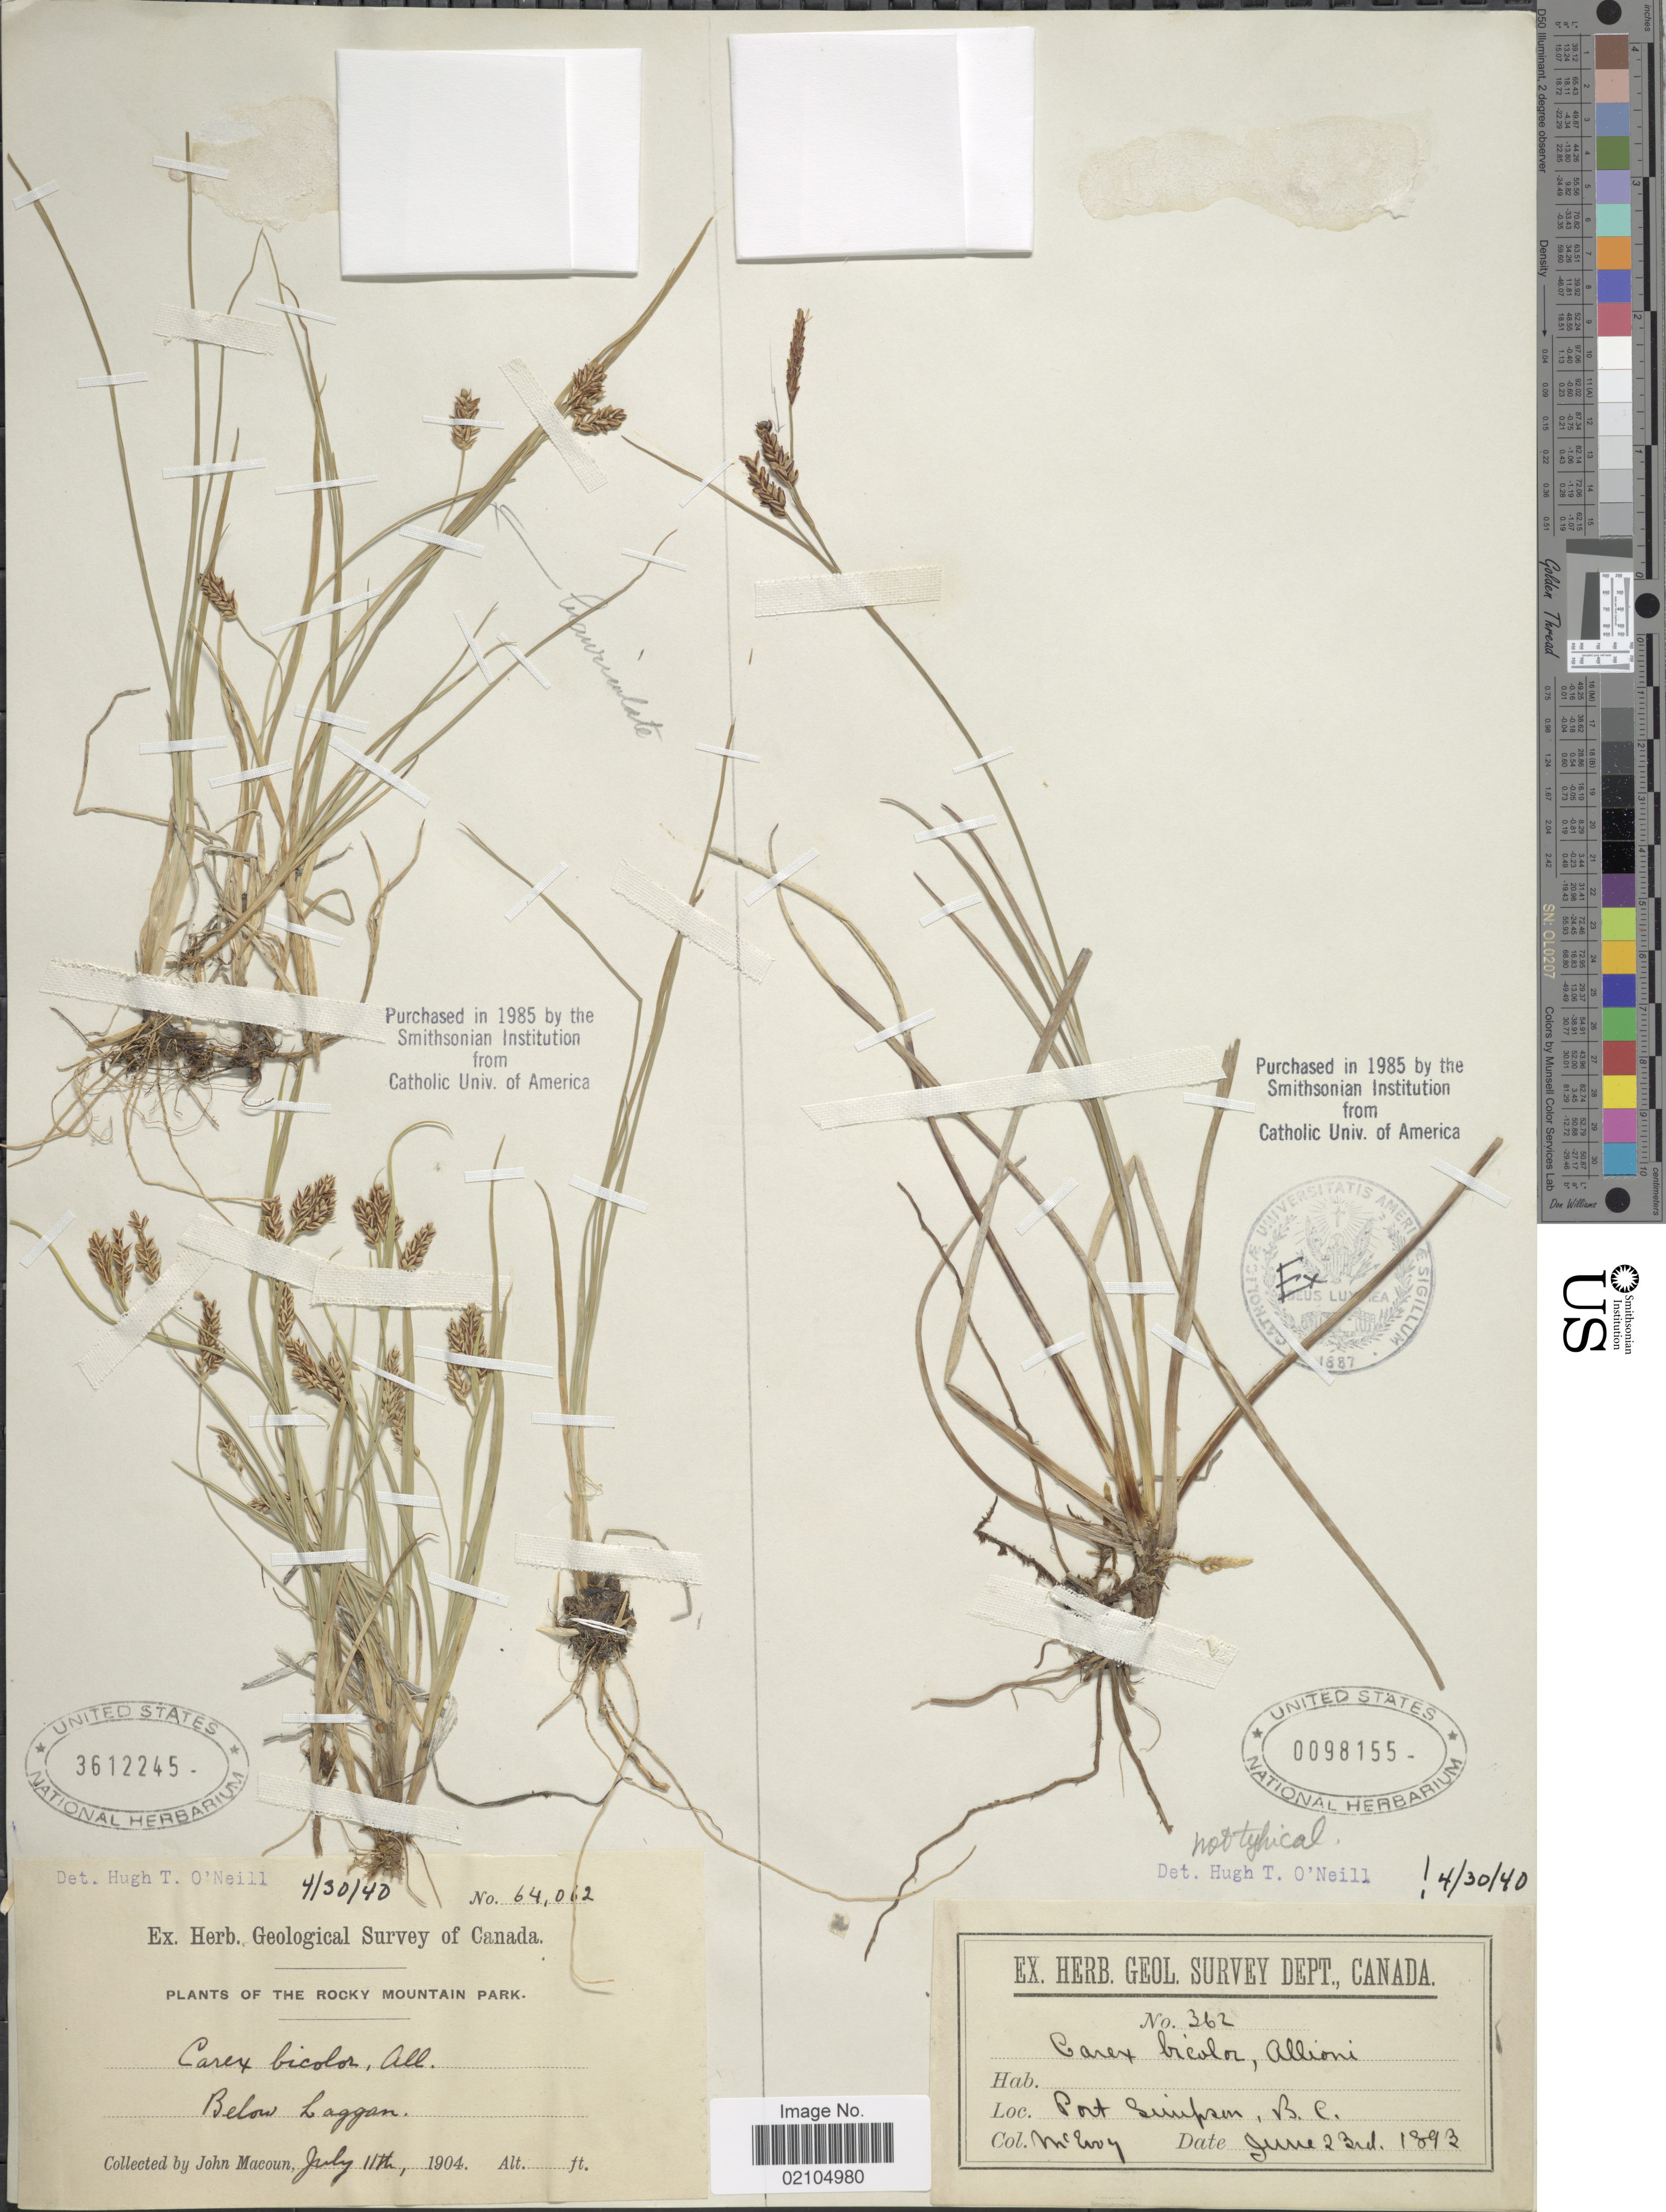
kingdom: Plantae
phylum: Tracheophyta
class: Liliopsida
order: Poales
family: Cyperaceae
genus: Carex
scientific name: Carex bicolor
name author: Bellardi ex All.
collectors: McEvoy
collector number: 362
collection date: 1893-06-23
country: Canada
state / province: British Columbia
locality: Port Simpson,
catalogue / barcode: US 98155-2